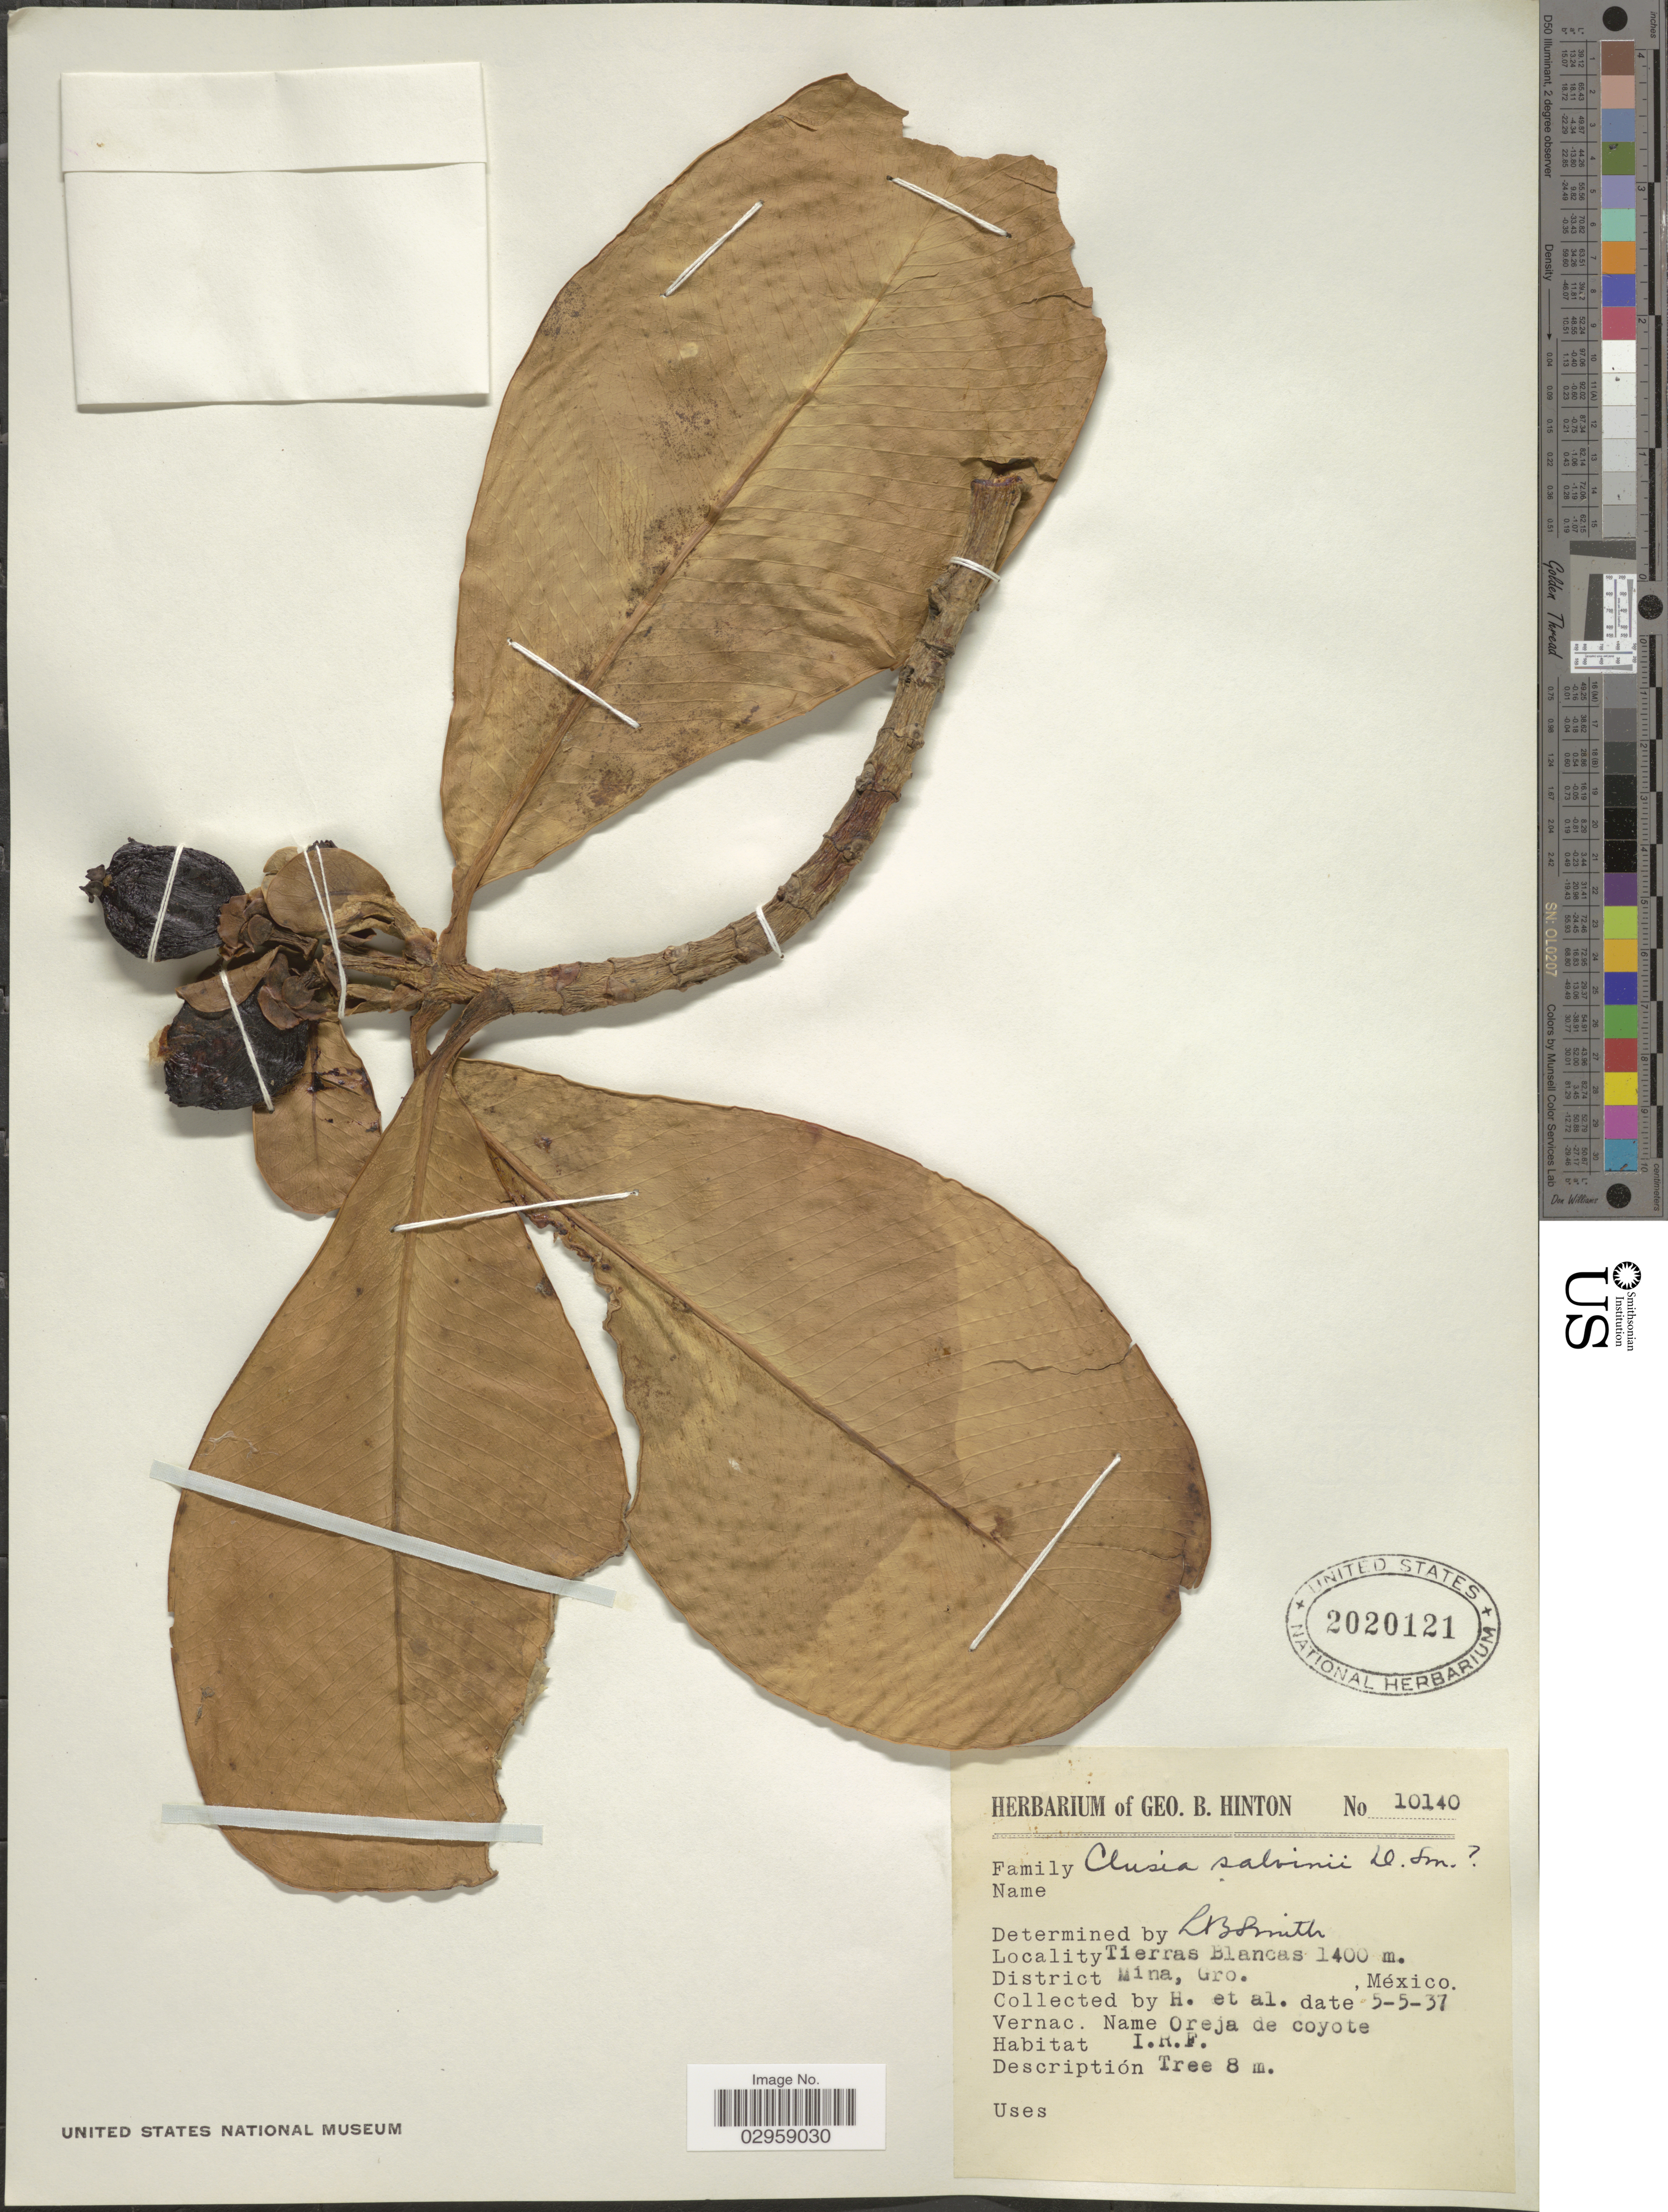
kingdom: Plantae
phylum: Tracheophyta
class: Magnoliopsida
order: Malpighiales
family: Clusiaceae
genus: Clusia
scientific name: Clusia salvinii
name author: Donn. Sm.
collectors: G. B. Hinton & et al.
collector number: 10140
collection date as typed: Transcribed d/m/y: 5/5/37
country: Mexico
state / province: Guerrero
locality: Tierras Blancas. District Mina.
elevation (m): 1400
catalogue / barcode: US 2020121